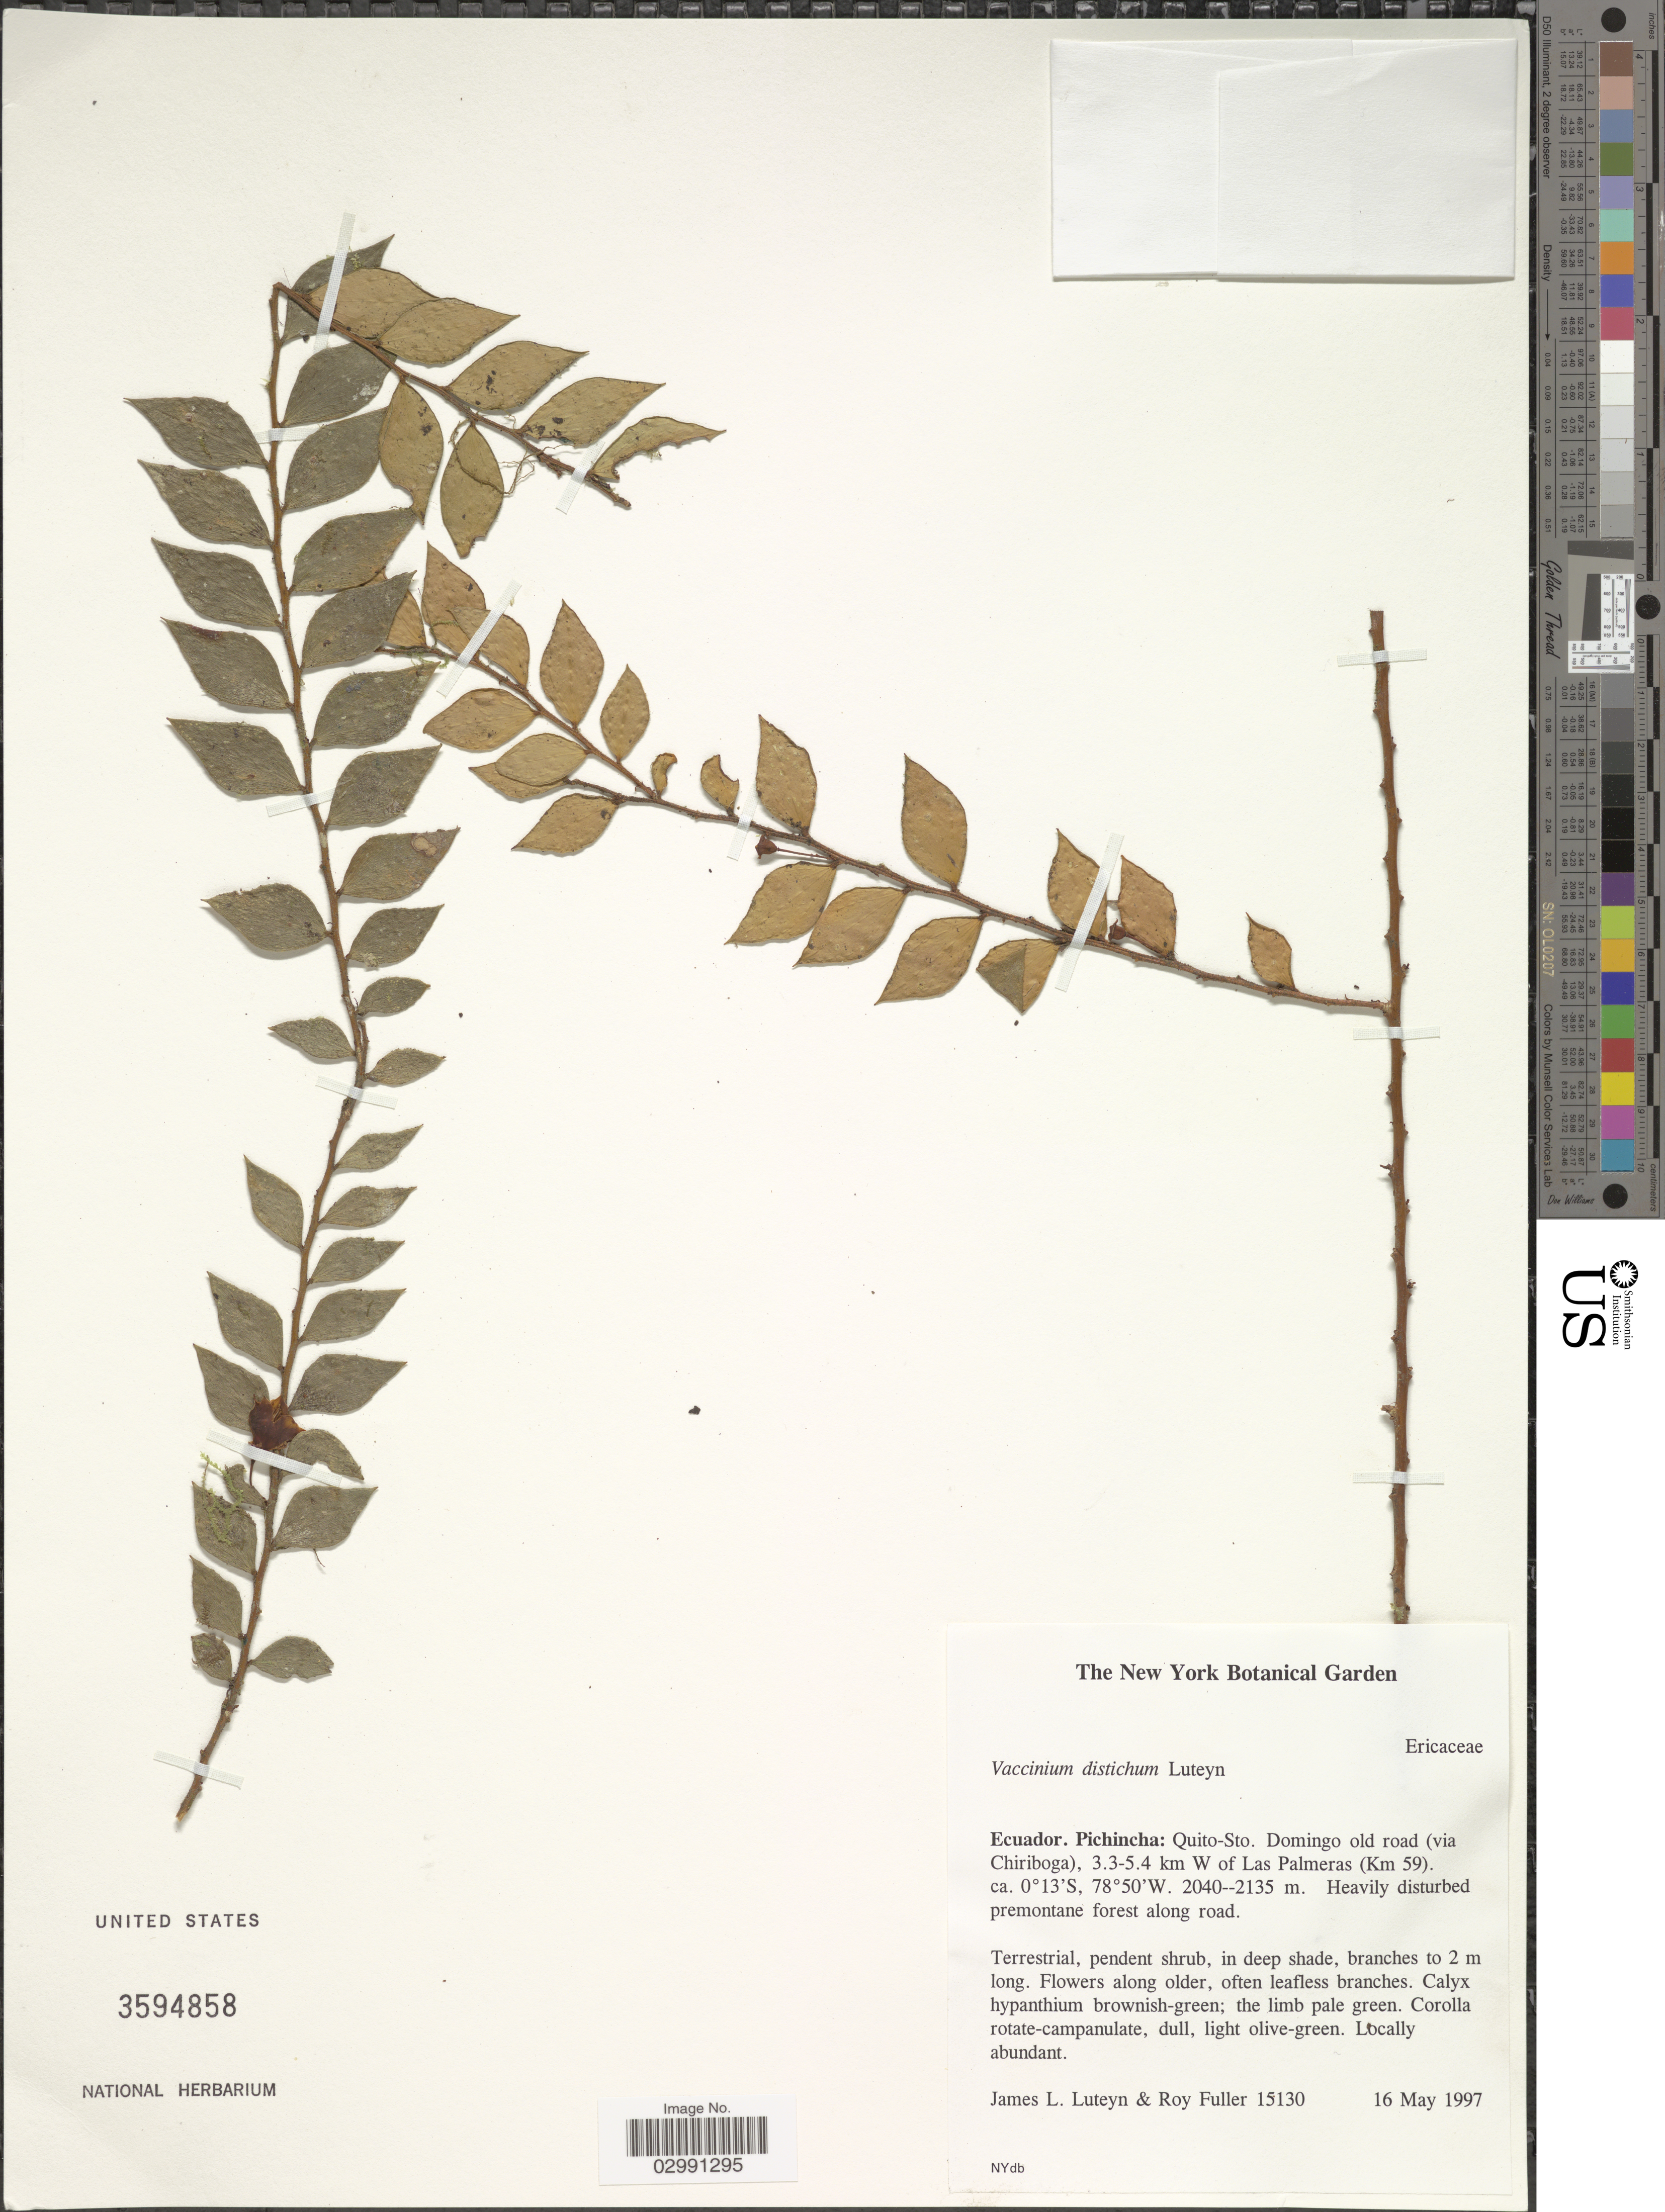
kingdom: Plantae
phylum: Tracheophyta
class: Magnoliopsida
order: Ericales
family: Ericaceae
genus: Vaccinium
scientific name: Vaccinium distichum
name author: Luteyn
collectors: J. L. Luteyn & R. Fuller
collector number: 15130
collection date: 1997-05-16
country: Ecuador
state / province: Pichincha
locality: Quito-Sto. Domingo old road (via Chiriboga), 3.3-5.4 km W of Las Palmeras (Km 59).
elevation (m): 2040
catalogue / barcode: US 3594858